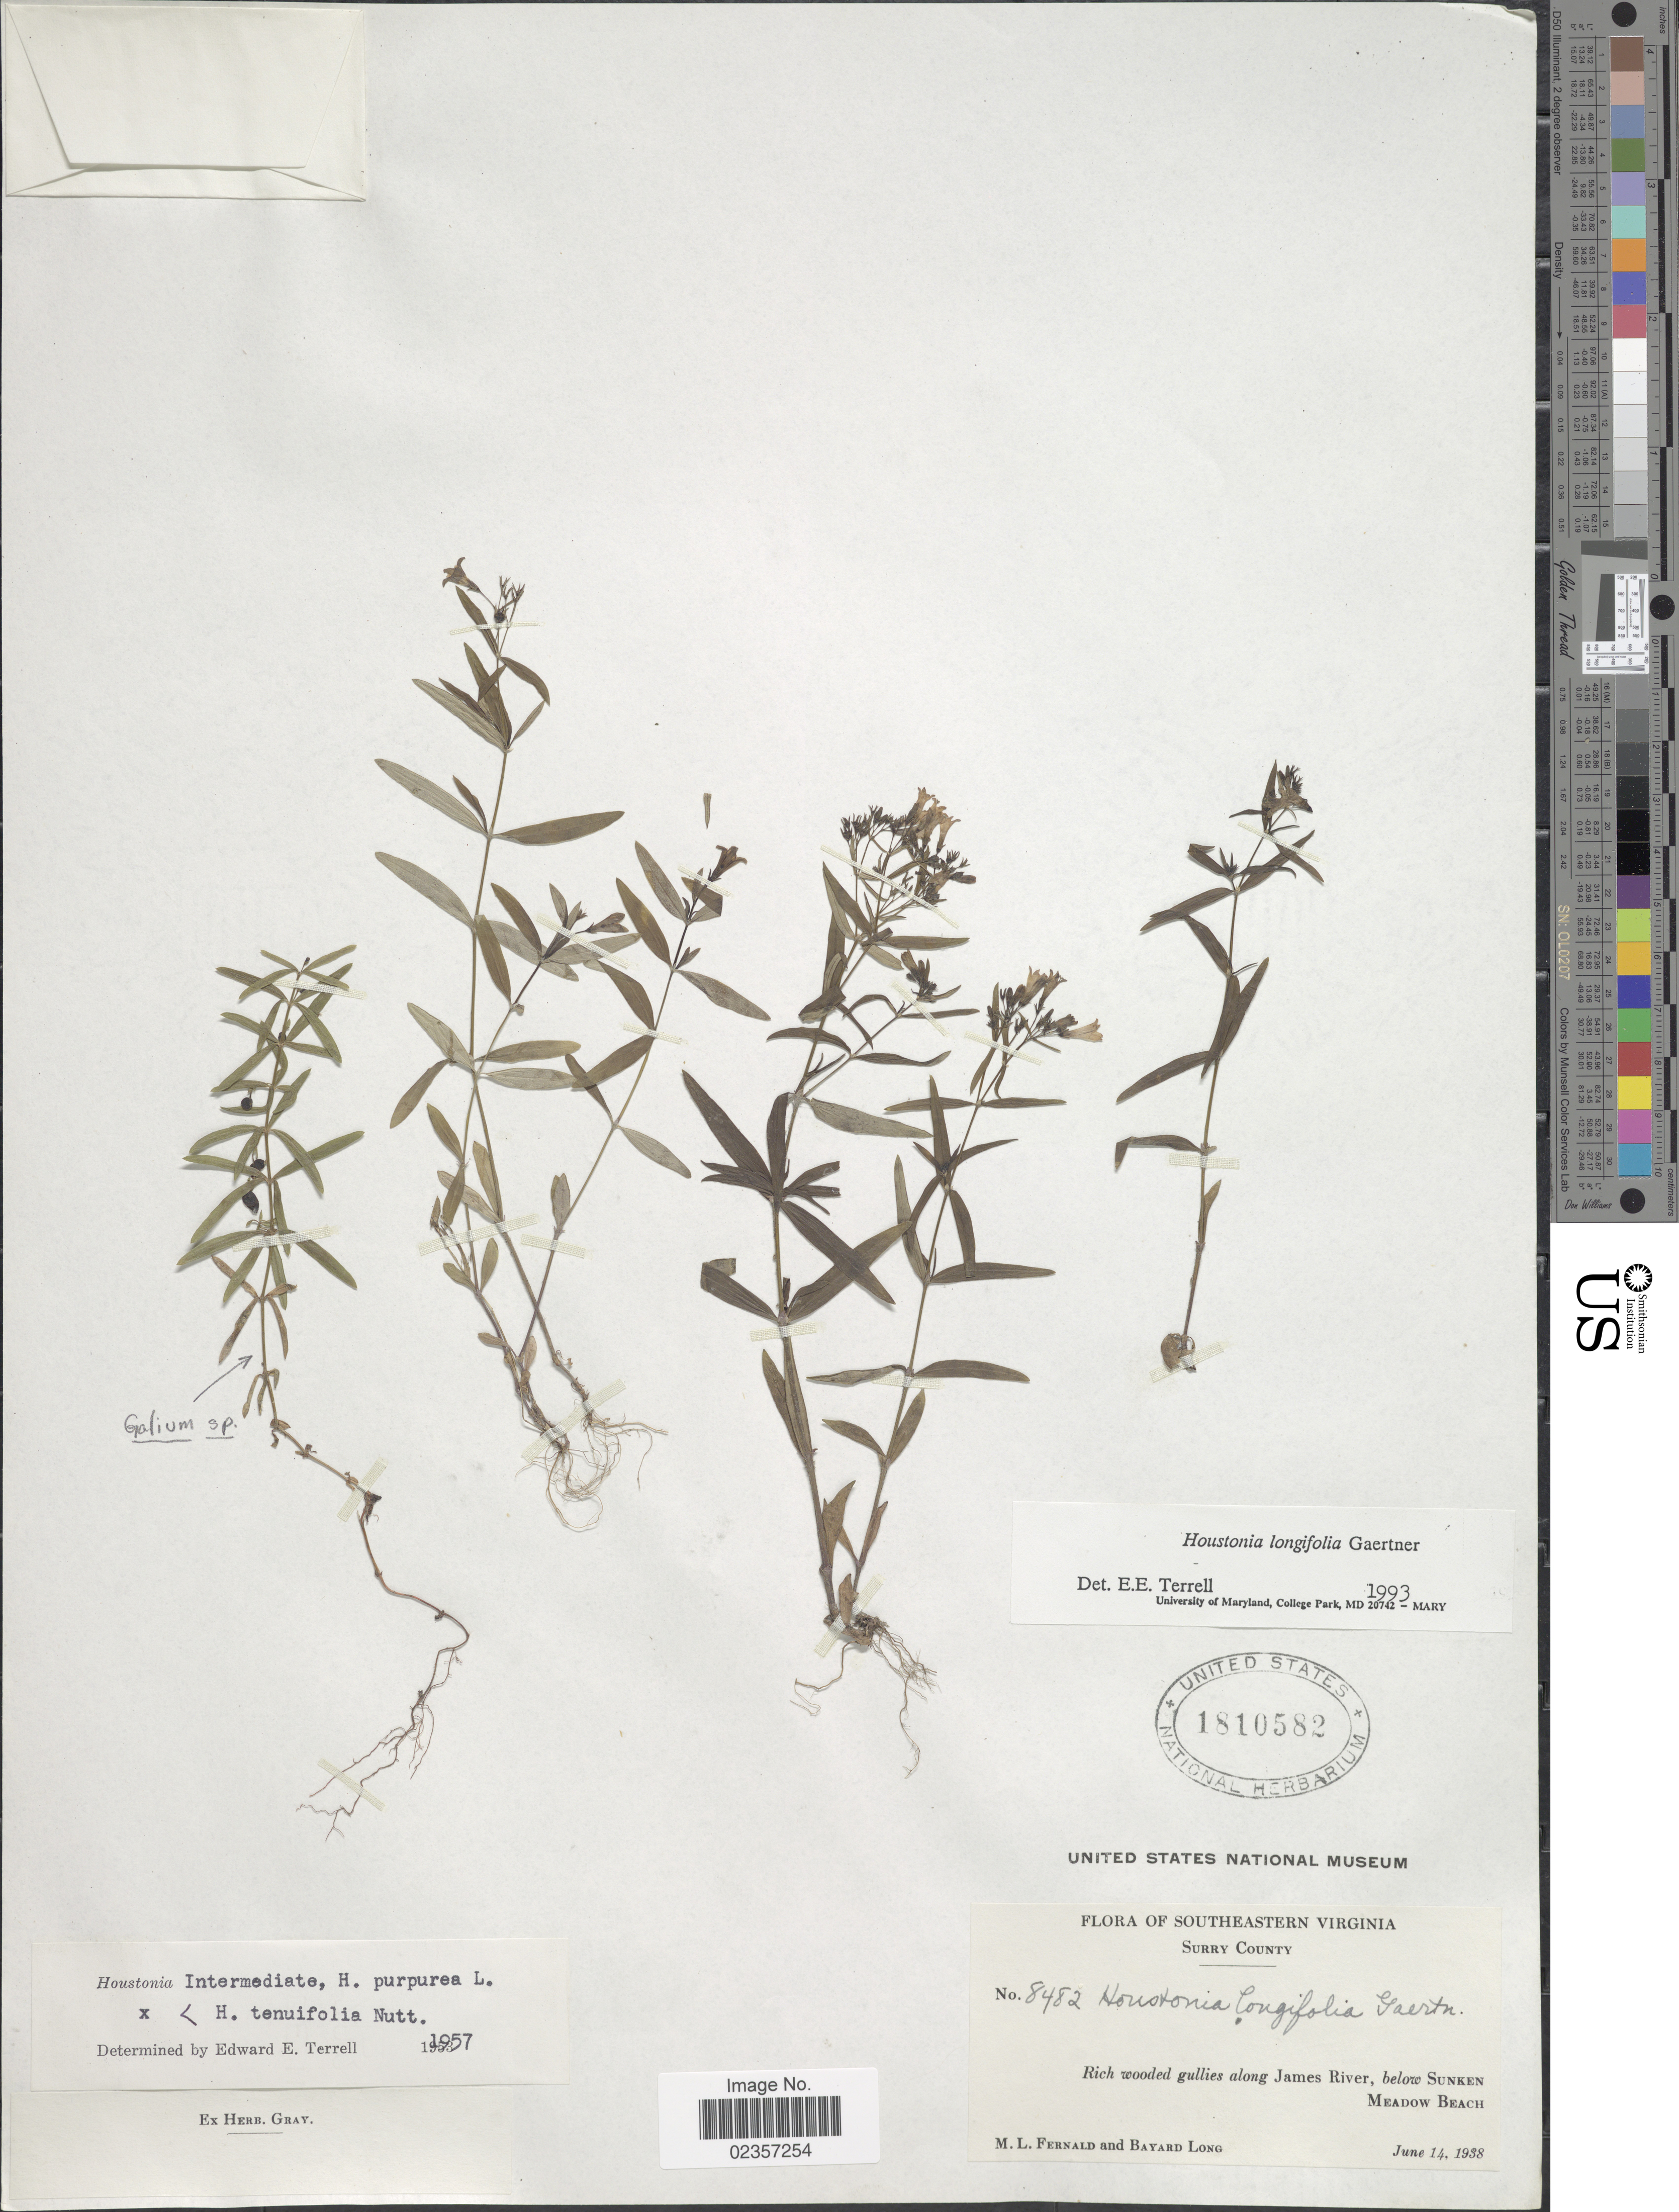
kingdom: Plantae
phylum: Tracheophyta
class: Magnoliopsida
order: Gentianales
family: Rubiaceae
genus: Houstonia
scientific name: Houstonia longifolia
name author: Gaertn.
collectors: M. L. Fernald & B. H. Long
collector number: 8482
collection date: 1938-06-14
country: United States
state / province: Virginia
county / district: Surry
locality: Southeastern Virginia. Surry County. Rich wooded gullies along James River, below Sunken. Meadow Beach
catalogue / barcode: US 1810582